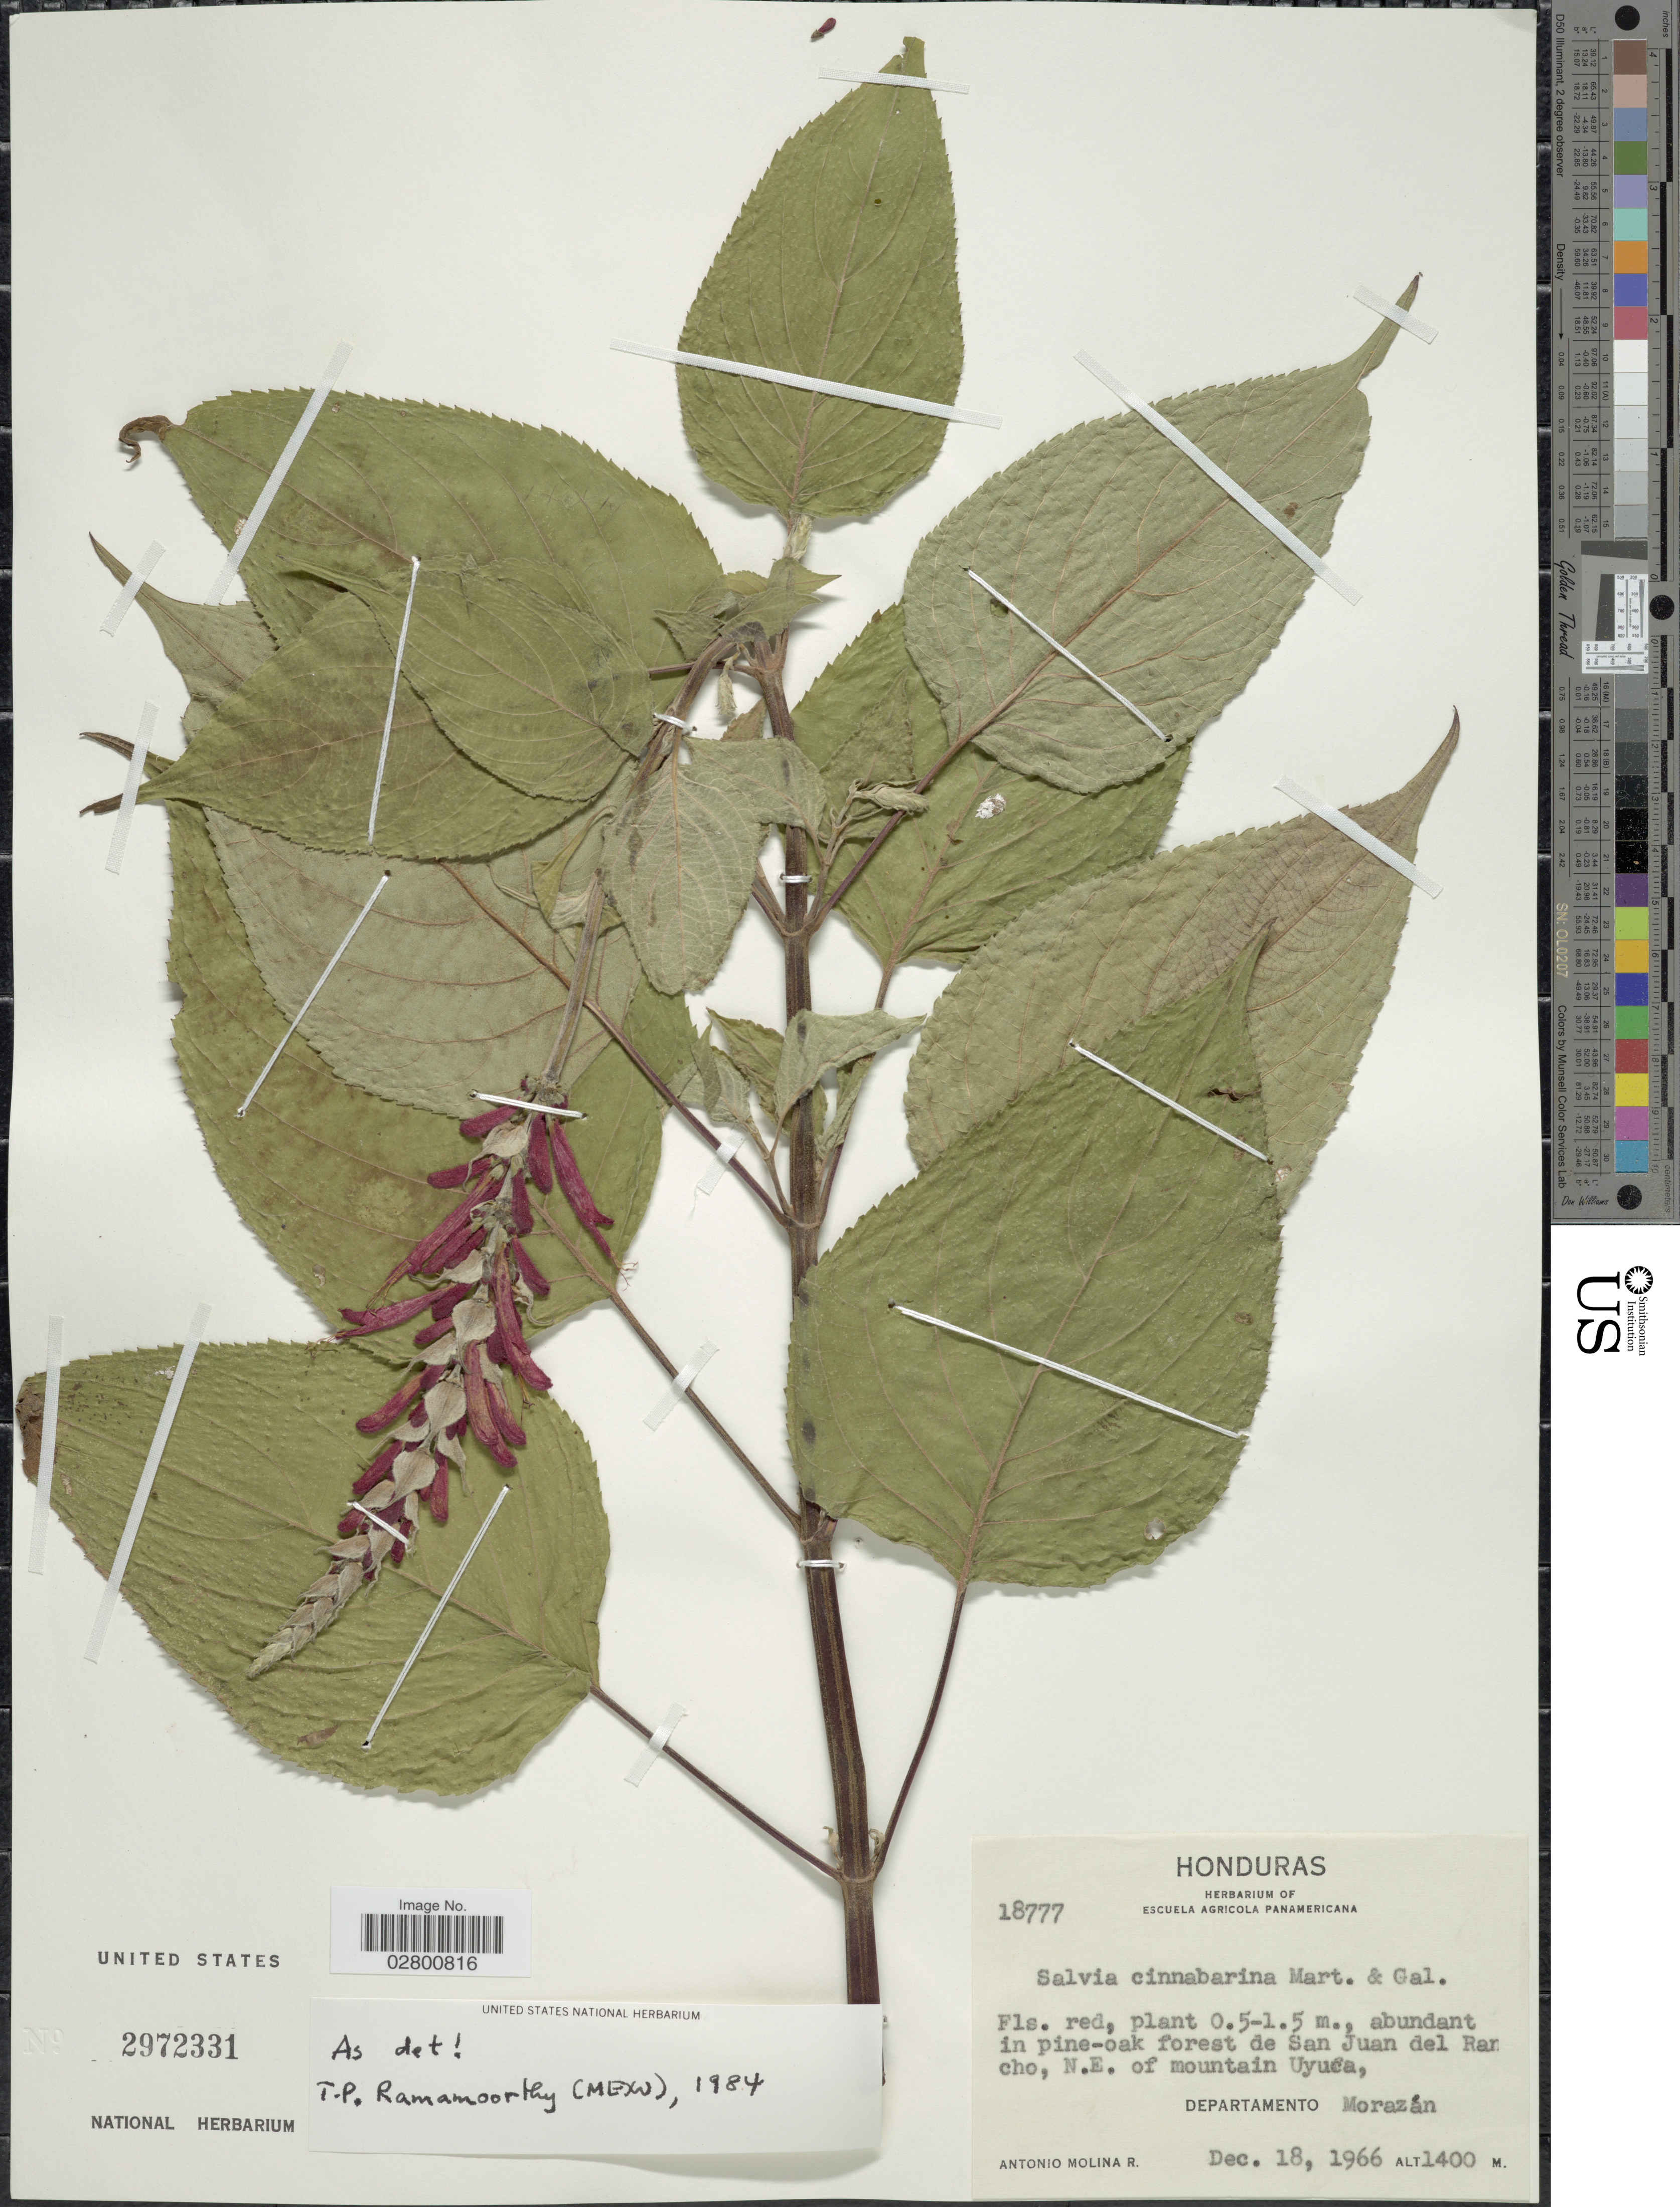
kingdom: Plantae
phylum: Tracheophyta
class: Magnoliopsida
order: Lamiales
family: Lamiaceae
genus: Salvia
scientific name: Salvia cinnabarina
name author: M. Martens & Galeotti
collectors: A. Molina R.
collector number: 18777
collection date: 1966-12-18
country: Honduras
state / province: Fco. Morazán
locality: In pine-oak forest de San Juan del Rancho, N.E. of mountain Uyuca, Departamento Morazán.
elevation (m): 1400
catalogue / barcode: US 2972331